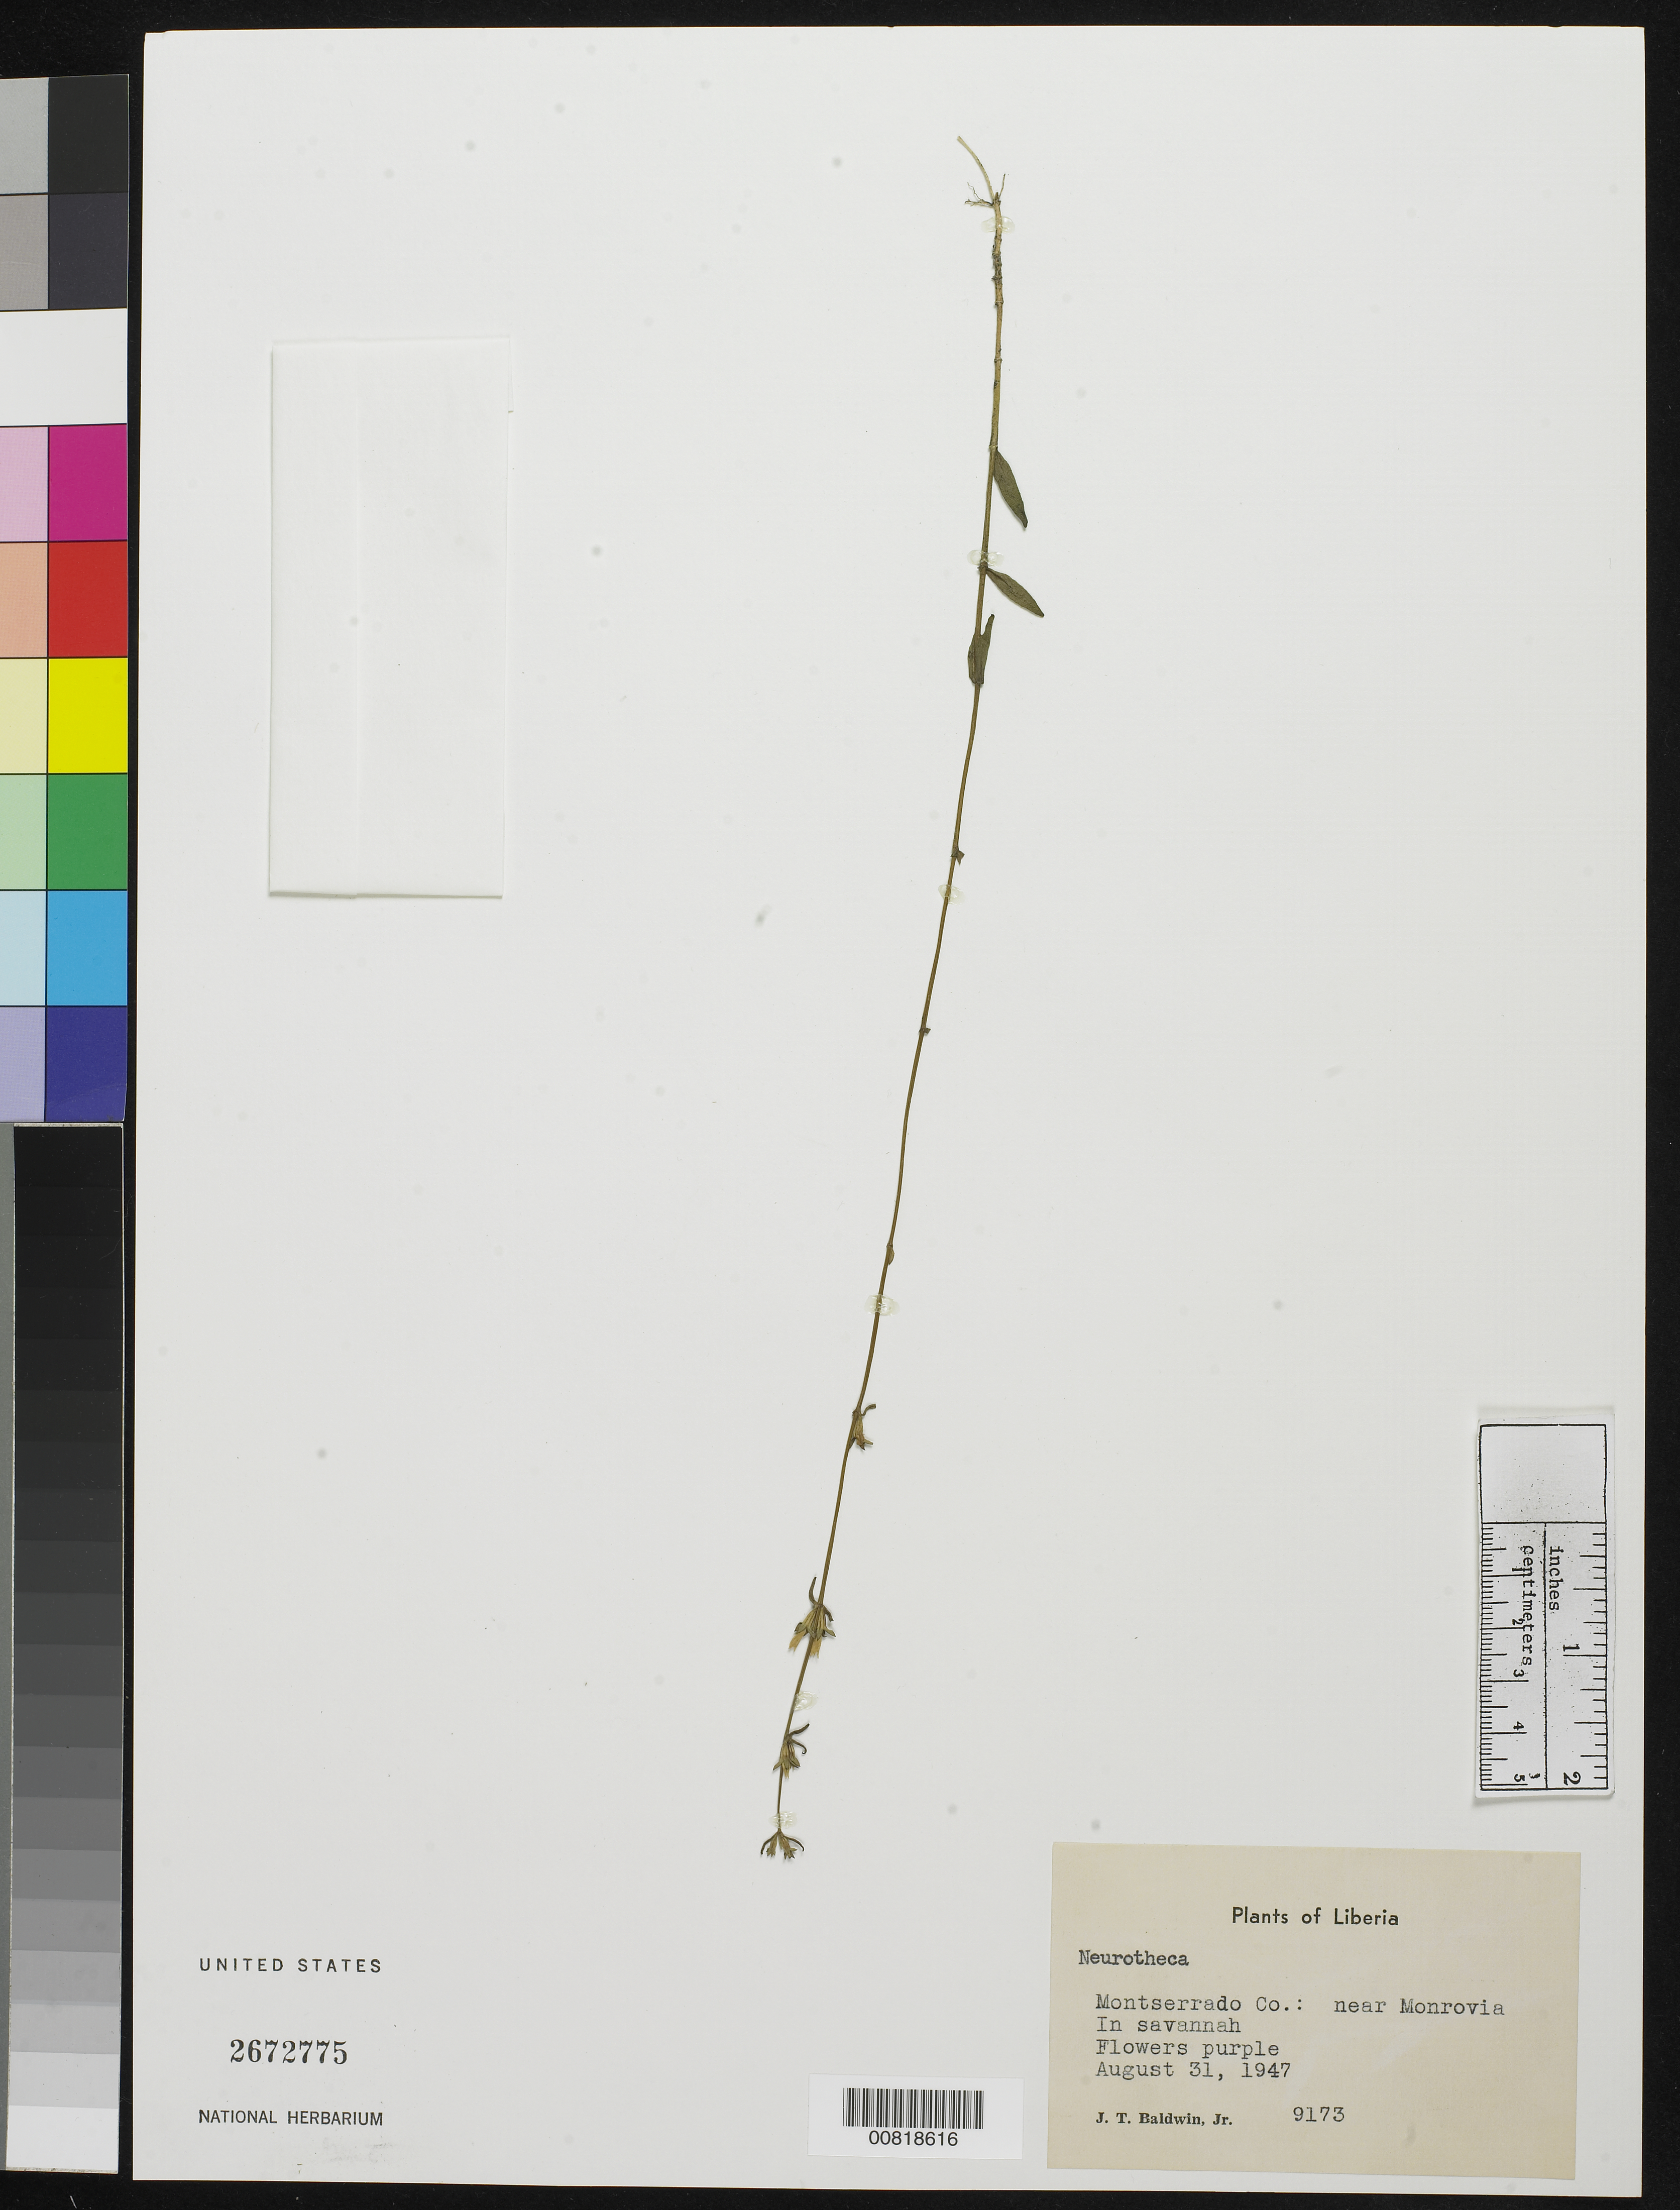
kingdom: Plantae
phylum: Tracheophyta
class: Magnoliopsida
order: Gentianales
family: Gentianaceae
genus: Neurotheca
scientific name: Neurotheca sp.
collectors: J. T. Baldwin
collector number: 9173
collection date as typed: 31 Aug 1947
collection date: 1947-08-31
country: Liberia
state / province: Montserrado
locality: near Monrovia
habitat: savannah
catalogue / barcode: US 2672775